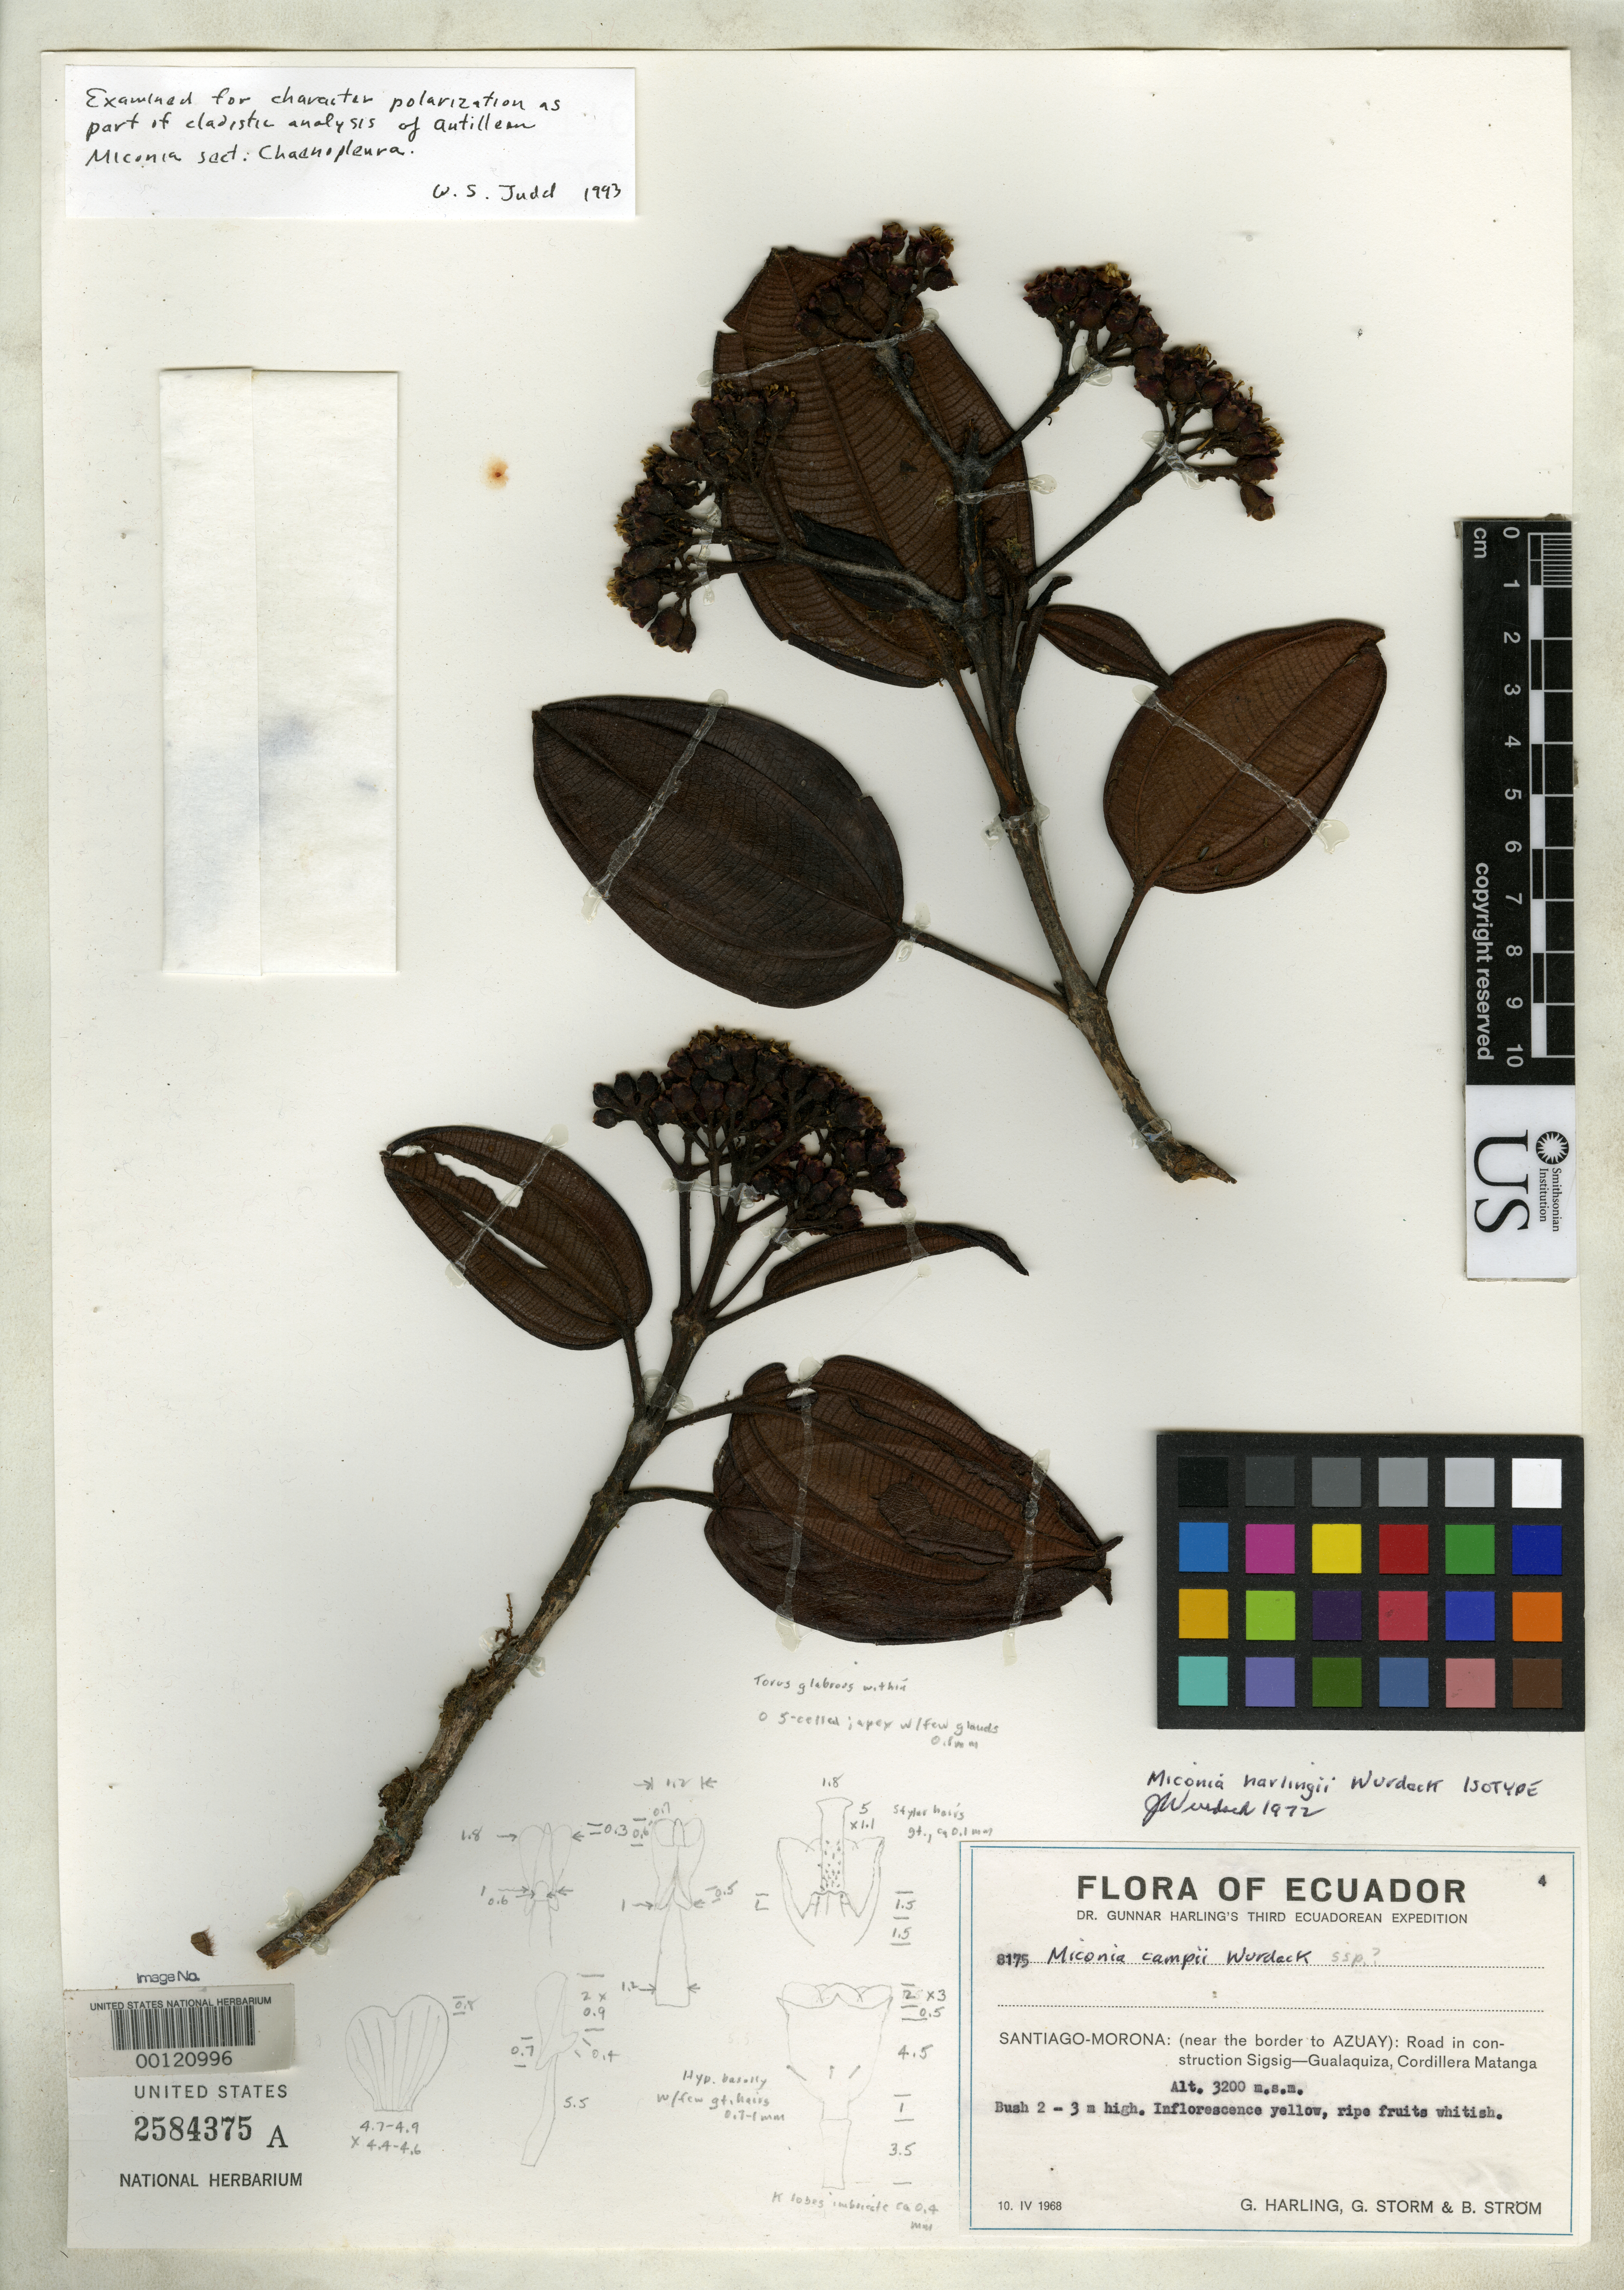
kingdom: Plantae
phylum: Tracheophyta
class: Magnoliopsida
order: Myrtales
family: Melastomataceae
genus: Miconia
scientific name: Miconia harlingii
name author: Wurdack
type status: Isotype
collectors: G. Harling, G. Storm & B. Ström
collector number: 8175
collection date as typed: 10 Apr 1968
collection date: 1968-04-10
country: Ecuador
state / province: Morona-Santiago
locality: Near the border to Azuay, road in construction Sigsig-Gualaquiza, Cordillera Matanga.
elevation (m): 3200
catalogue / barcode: US 2584375A